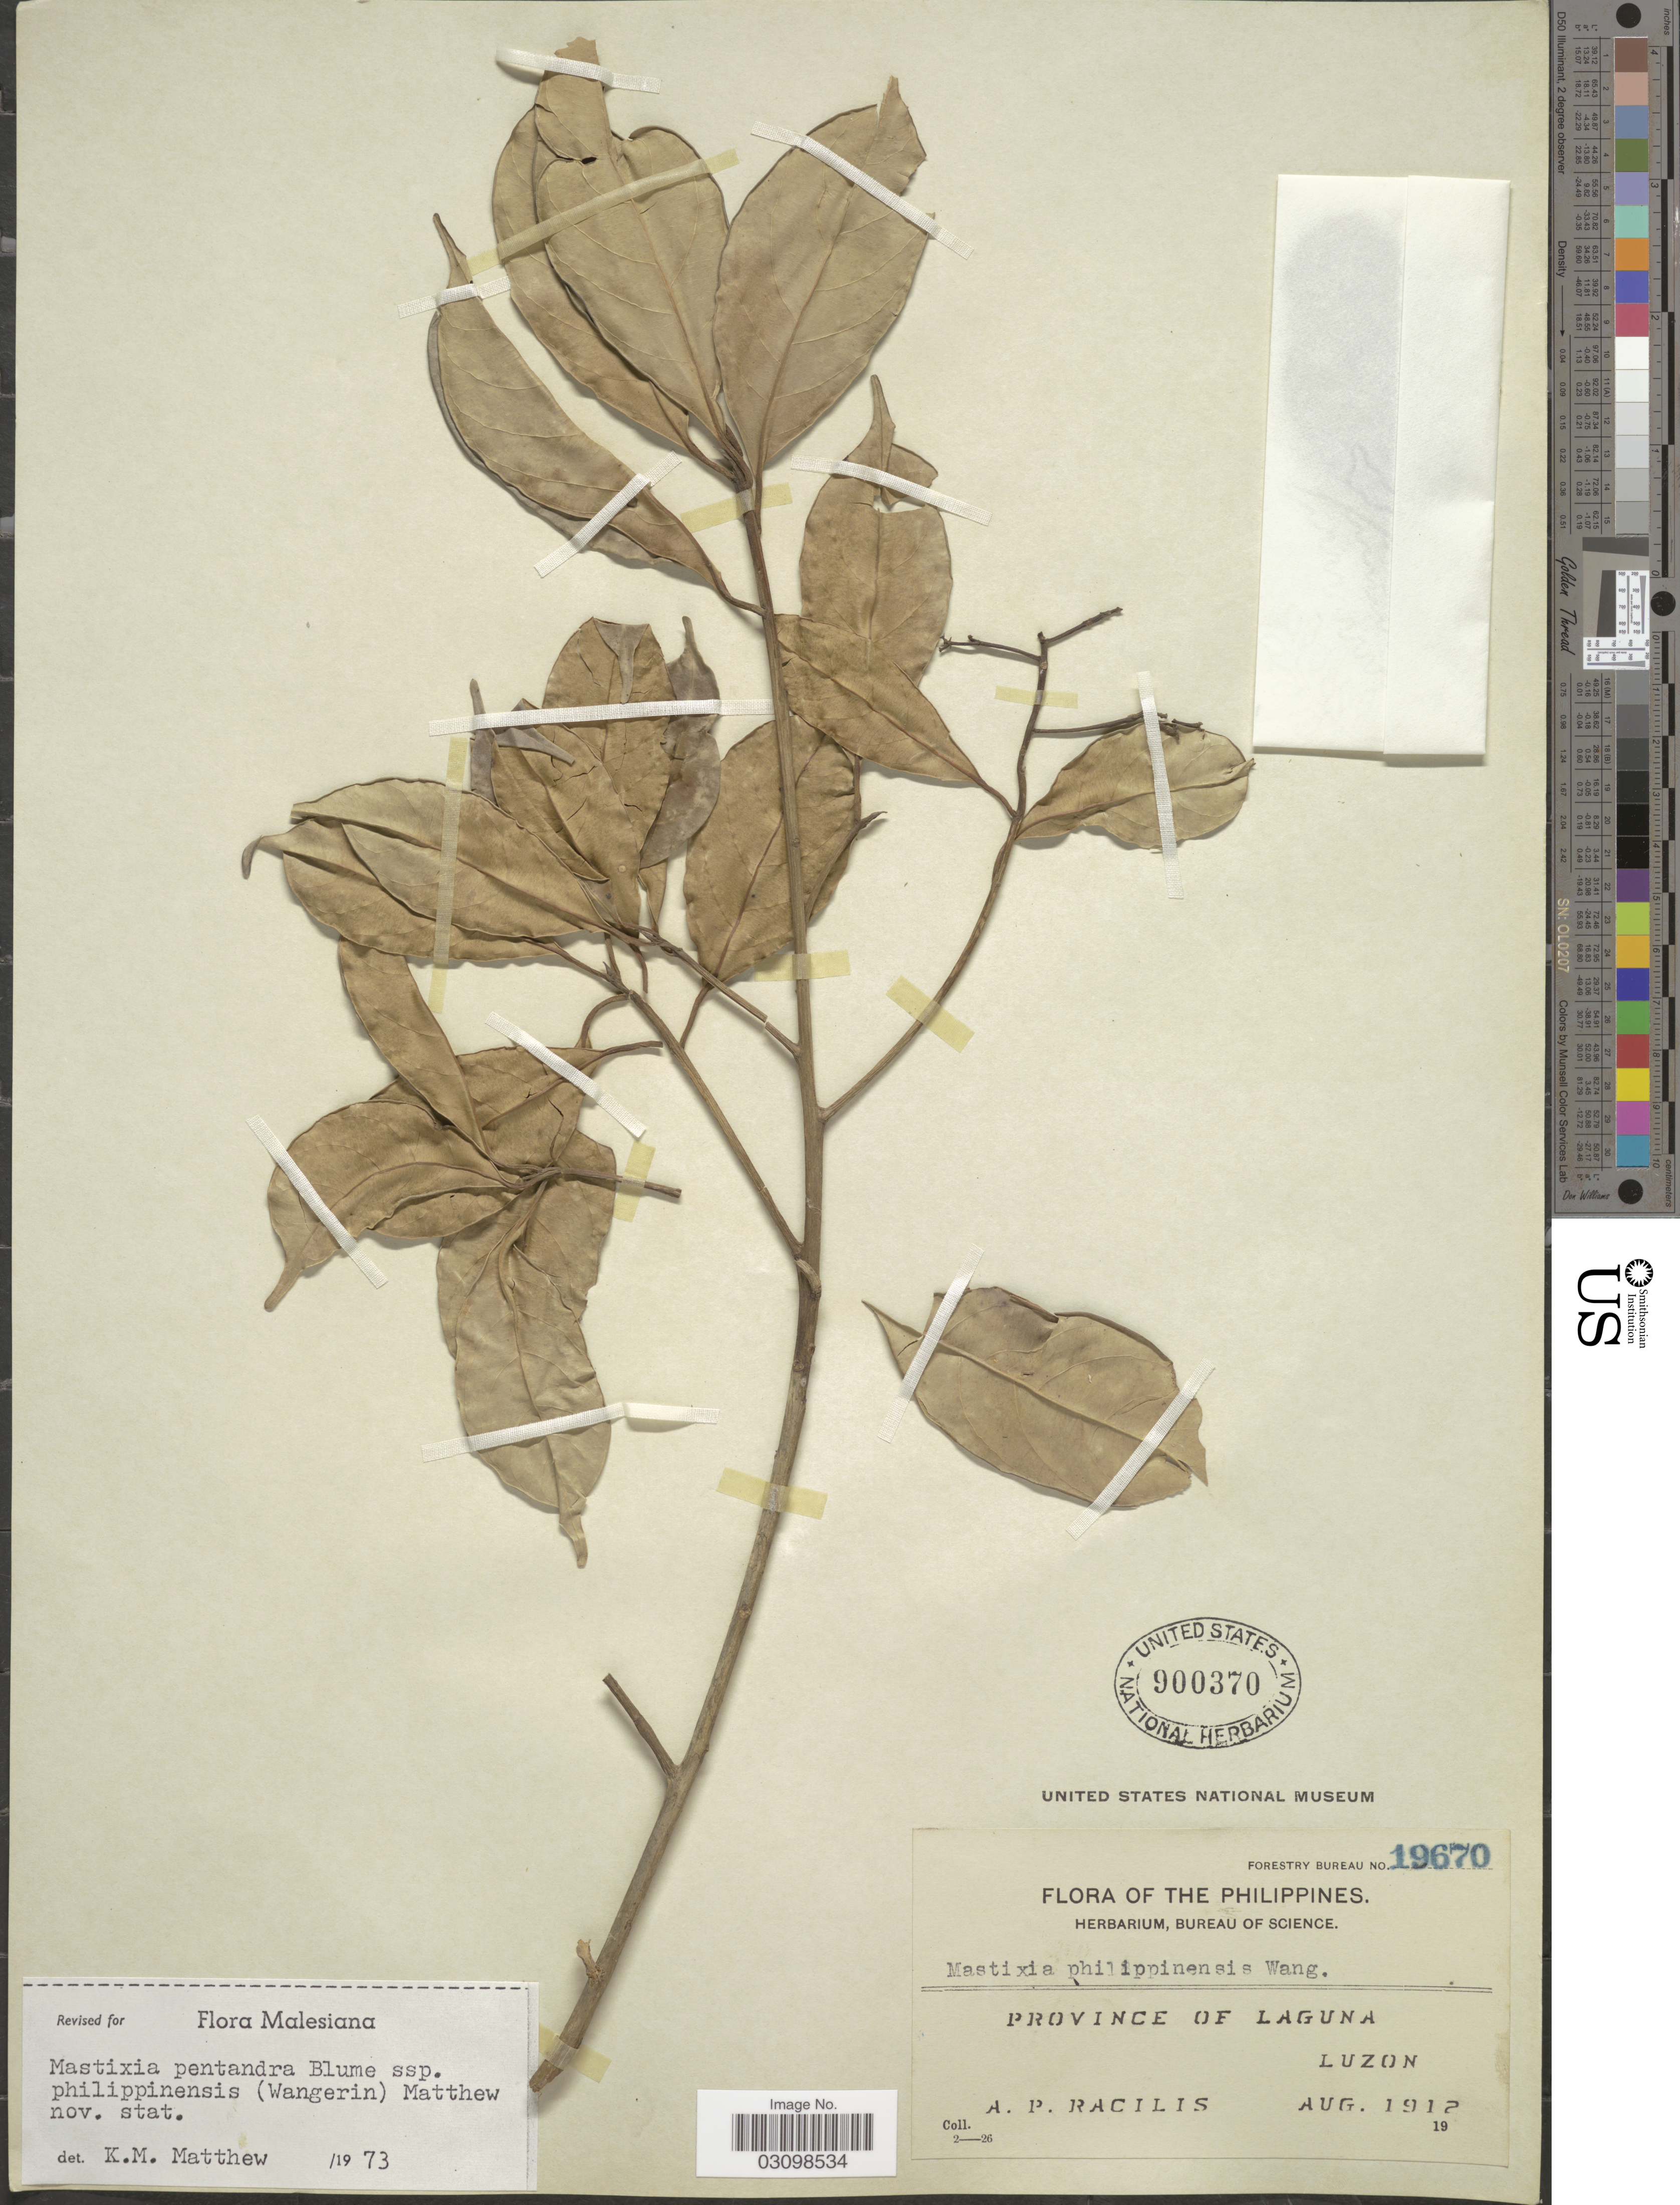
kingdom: Plantae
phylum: Tracheophyta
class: Magnoliopsida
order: Cornales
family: Nyssaceae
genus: Mastixia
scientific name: Mastixia pentandra subsp. philippinensis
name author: Wangerin & K.M. Matthew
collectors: A. Racilis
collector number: Forestry Bureau 19670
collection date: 1912-08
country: Philippines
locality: Province of Laguna, Luzon.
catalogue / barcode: US 900370